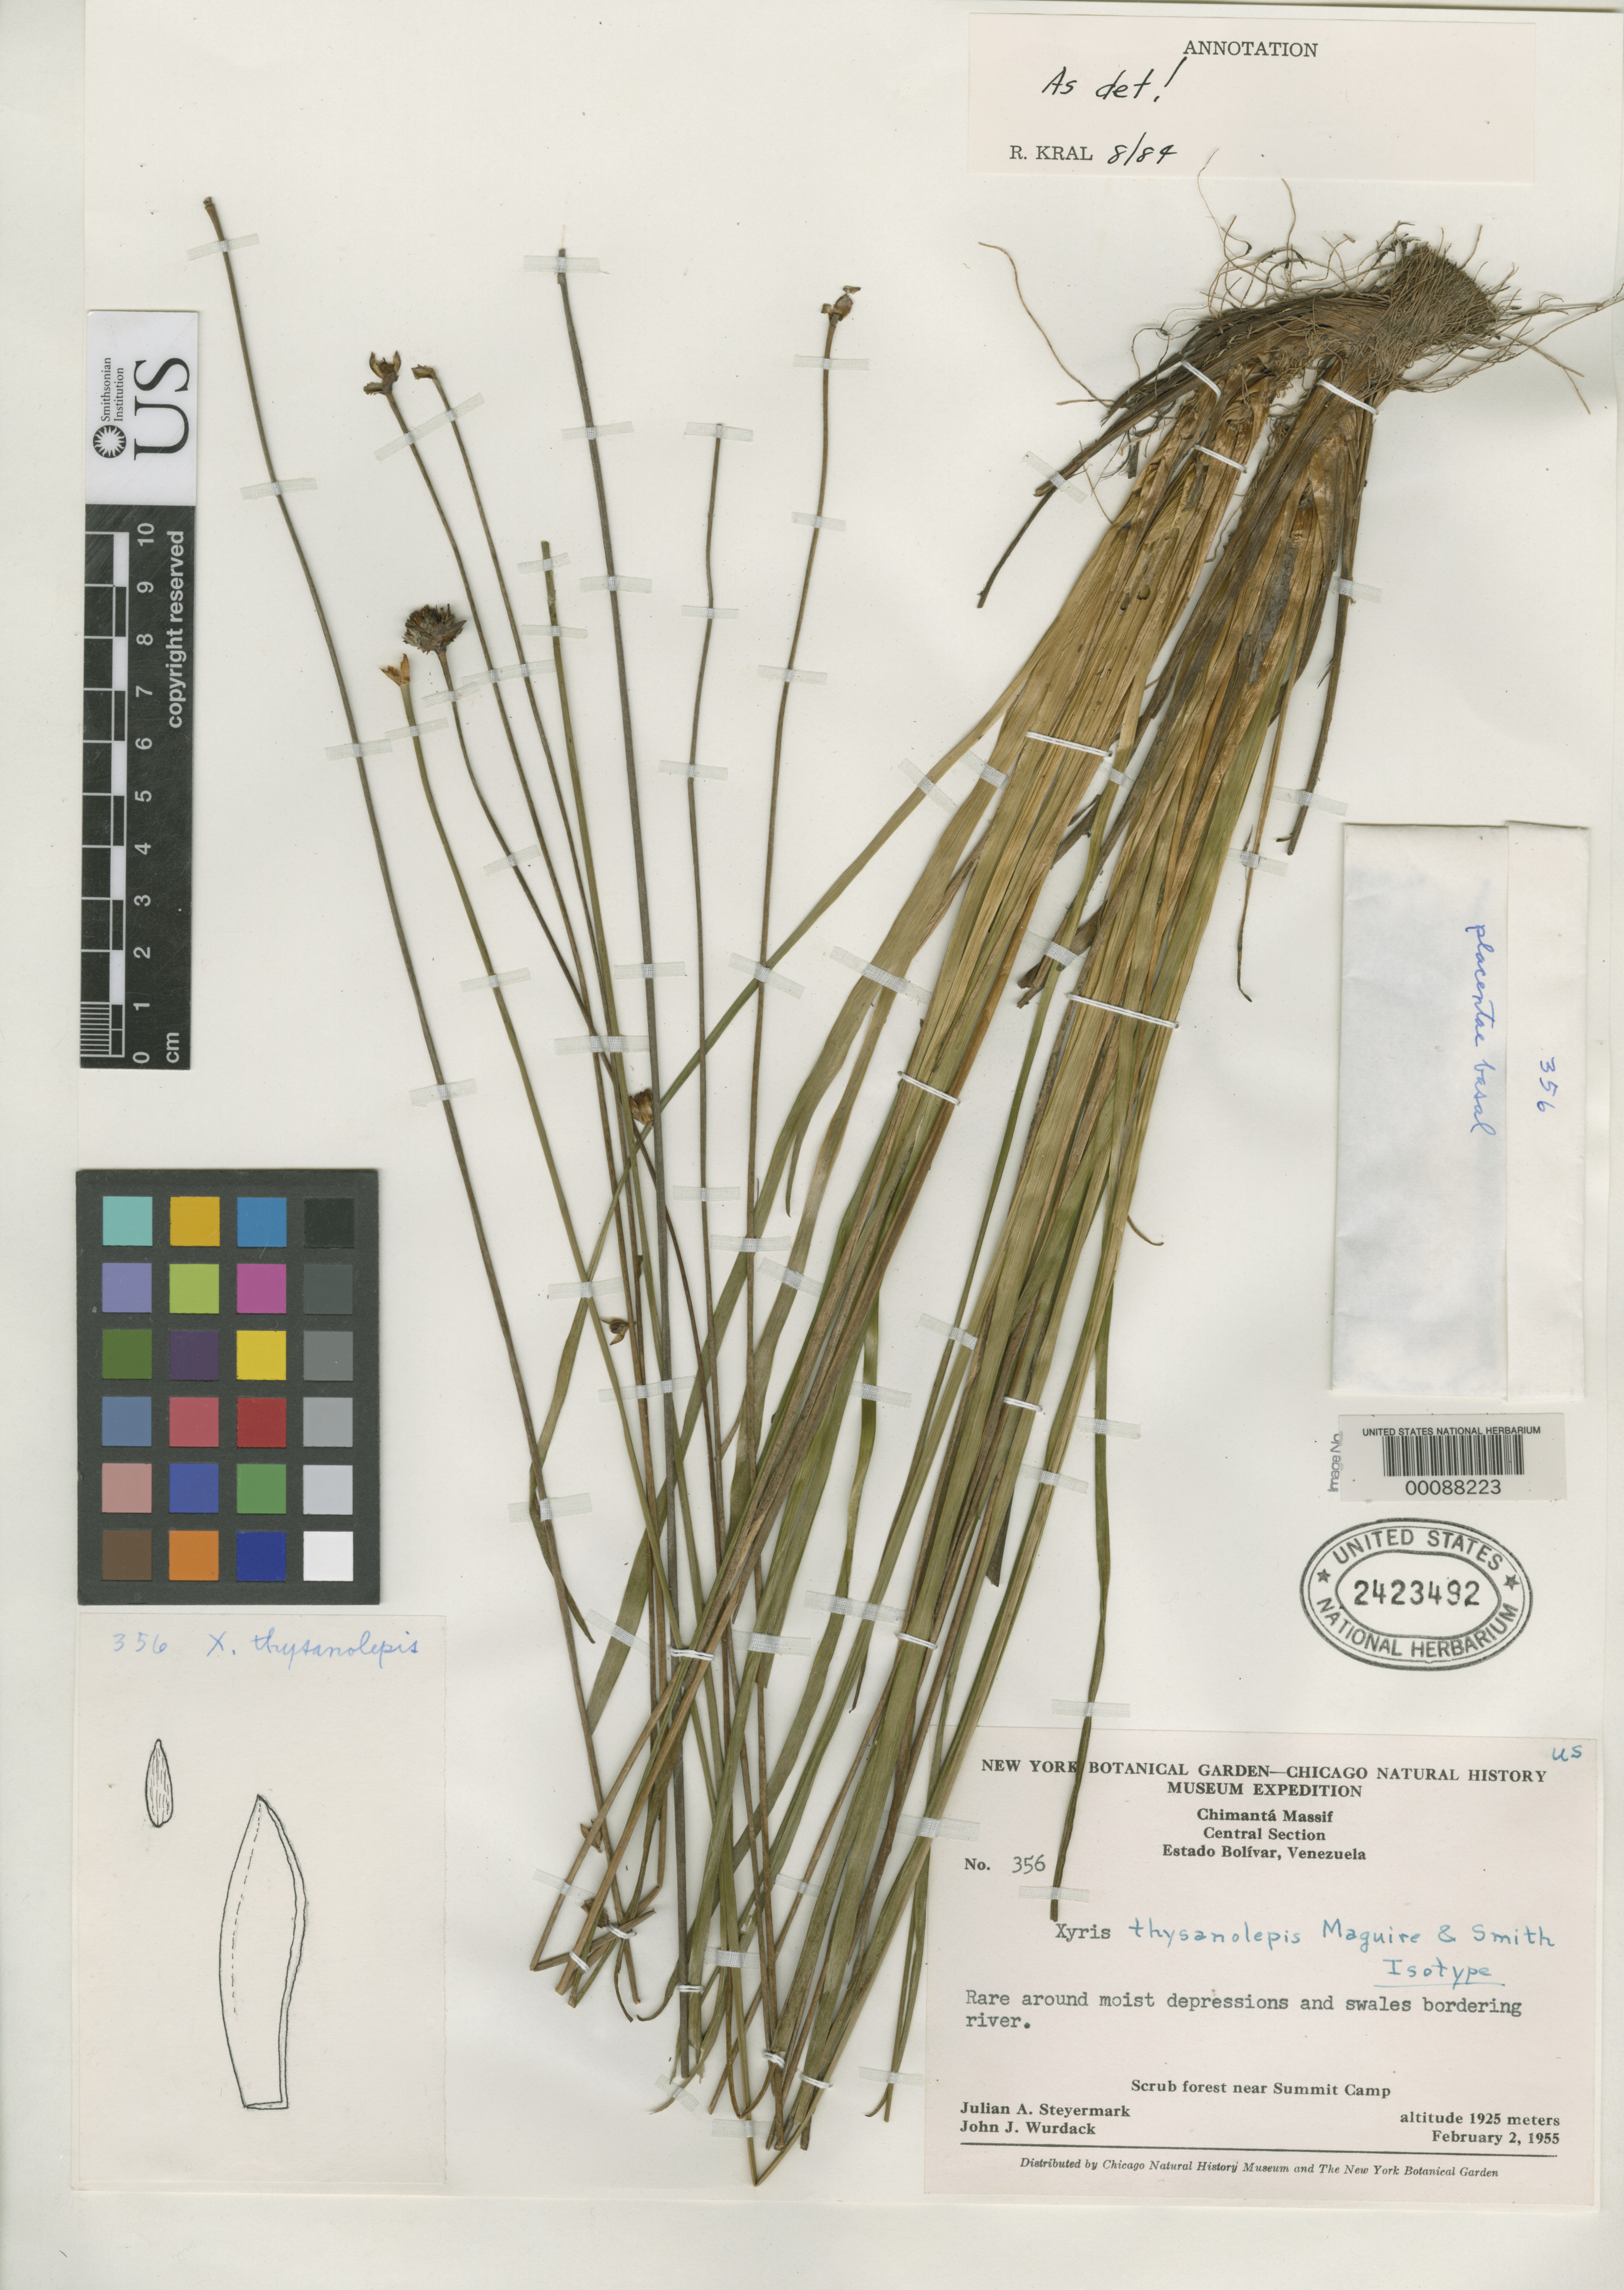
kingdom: Plantae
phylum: Tracheophyta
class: Liliopsida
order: Poales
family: Xyridaceae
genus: Xyris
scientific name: Xyris thysanolepis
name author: Maguire & L.B. Sm.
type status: Isotype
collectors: J. Steyermark & J. J. Wurdack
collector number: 356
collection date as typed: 02 Feb 1955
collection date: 1955-02-02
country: Venezuela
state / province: Bolivar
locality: Chimanta Massif, central section, near summit camp.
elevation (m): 1925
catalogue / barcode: US 2423492